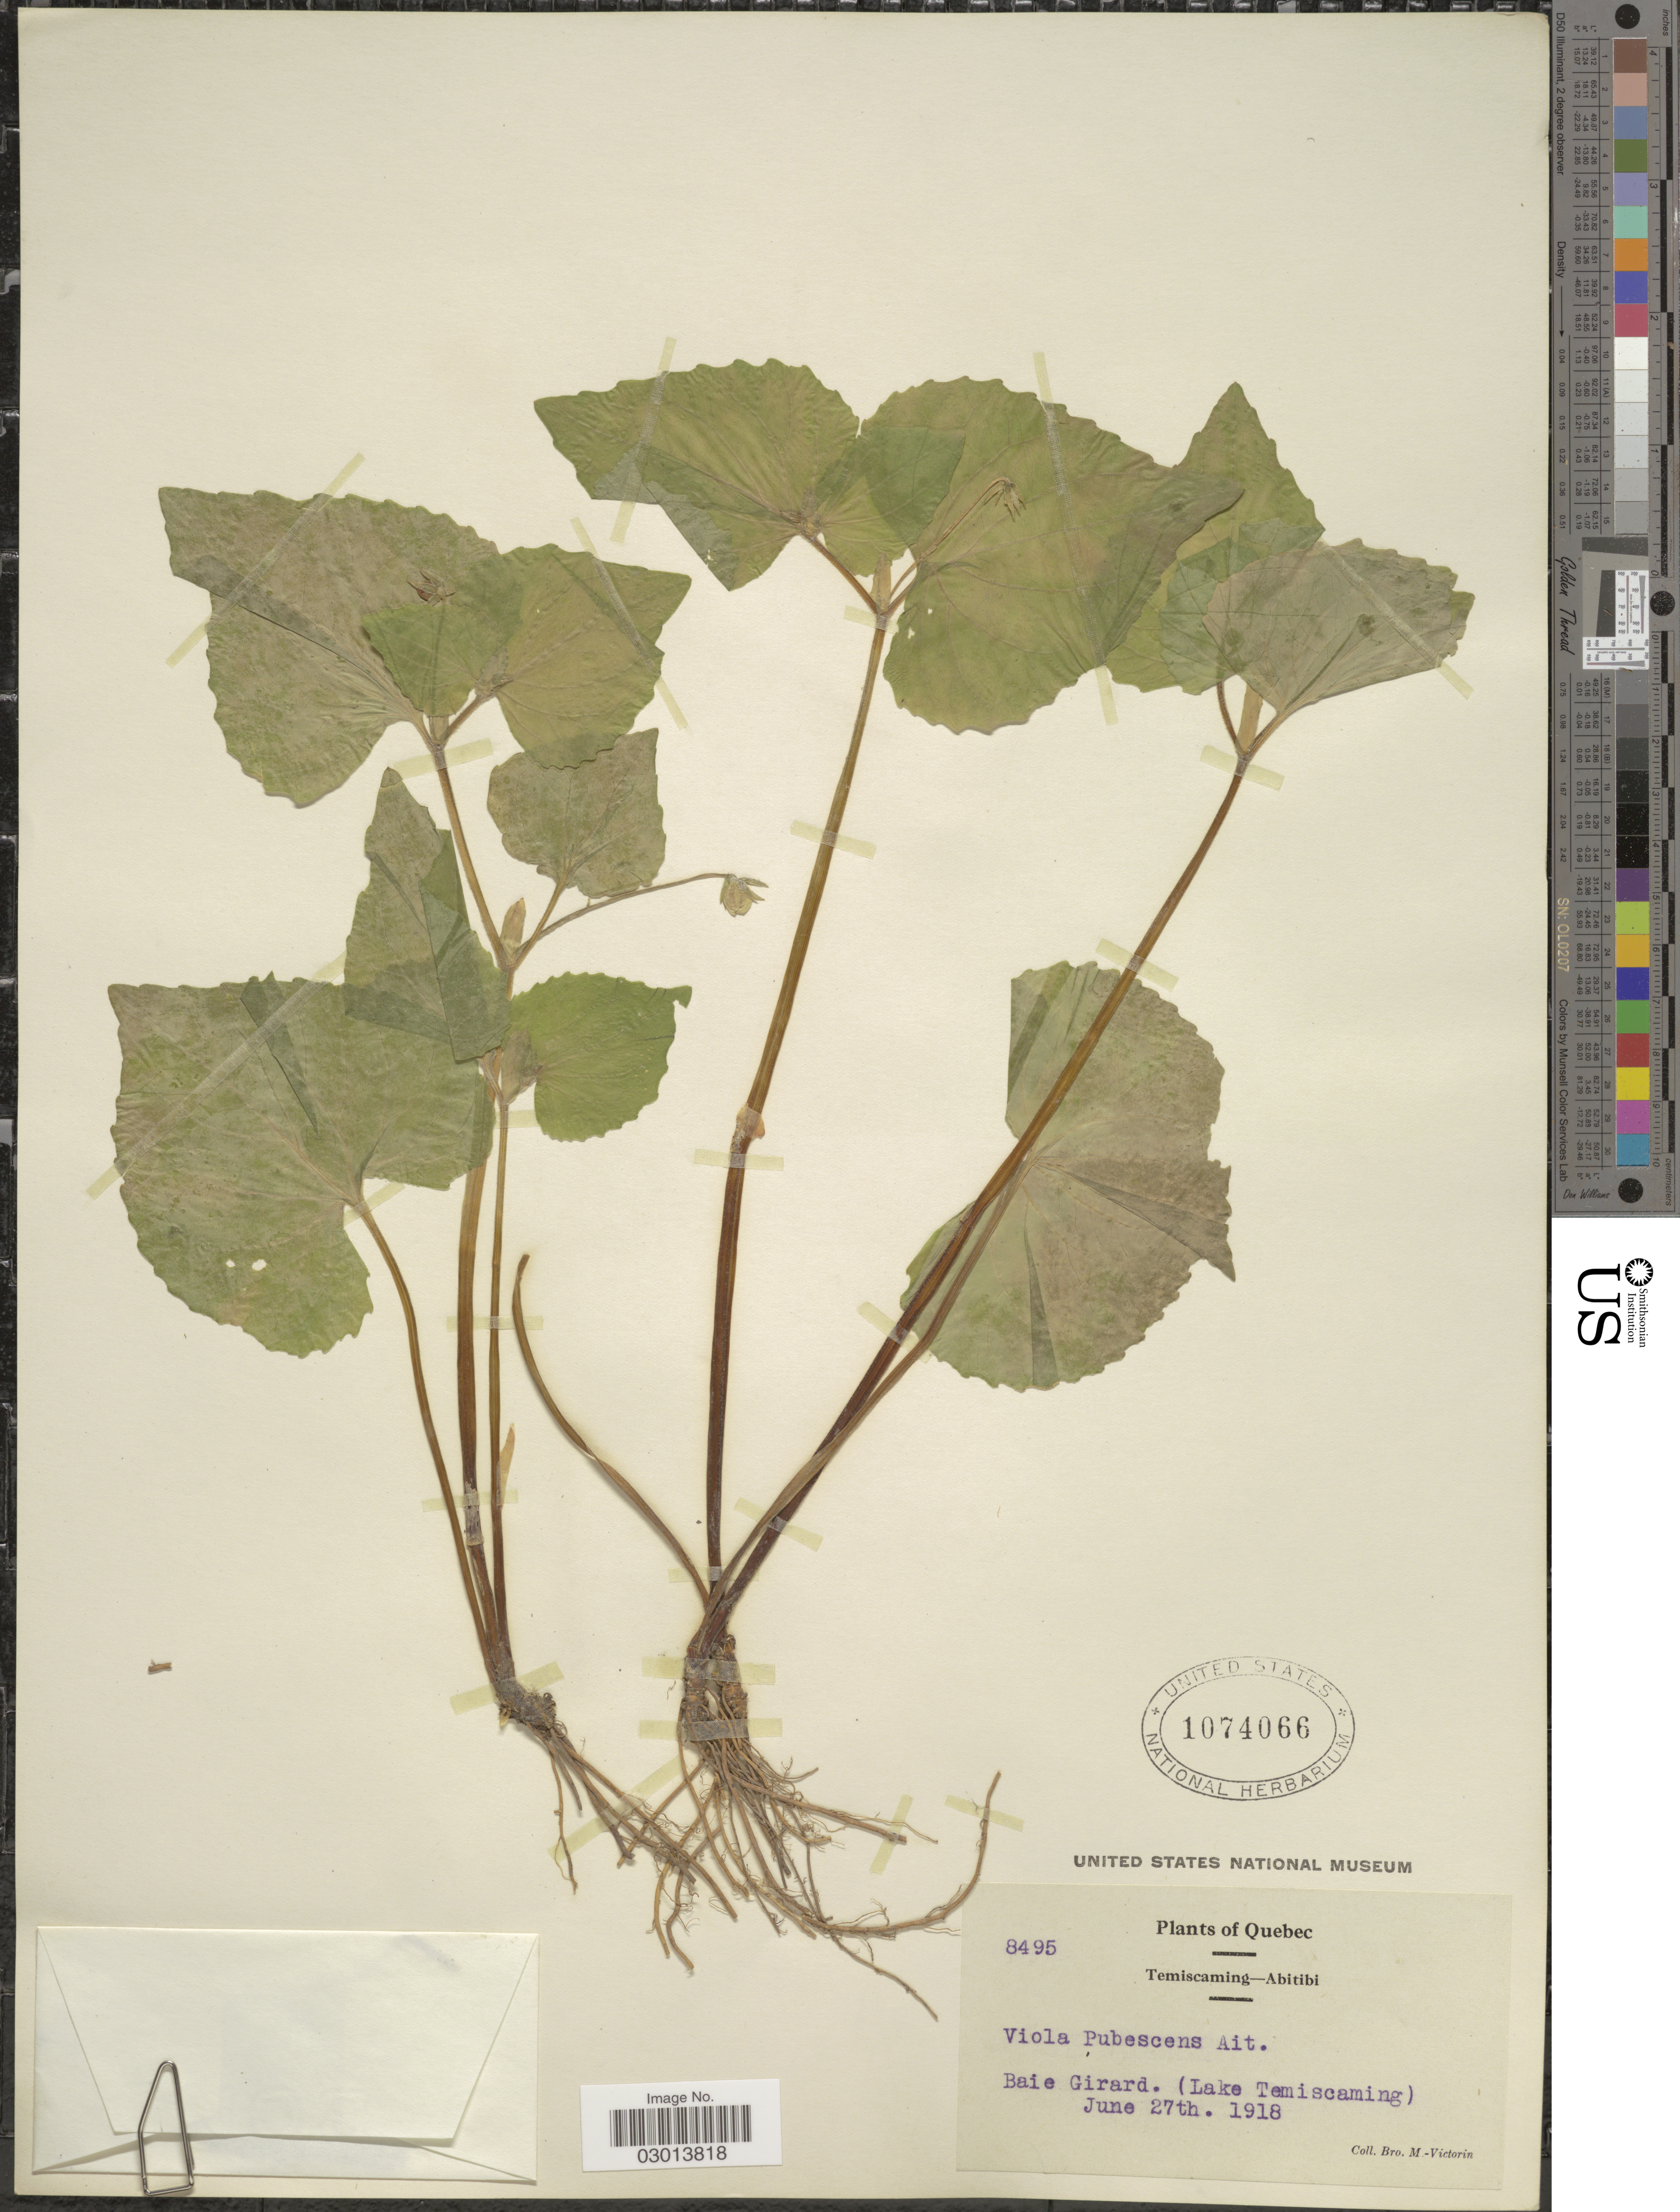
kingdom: Plantae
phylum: Tracheophyta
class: Magnoliopsida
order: Malpighiales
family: Violaceae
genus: Viola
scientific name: Viola pubescens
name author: Aiton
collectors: Fr. Marie-Victorin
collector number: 8495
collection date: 1918-06-27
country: Canada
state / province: Quebec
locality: Temiscaming-Abitibi, Baie Girard. (Lake Temiscaming).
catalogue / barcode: US 1074066